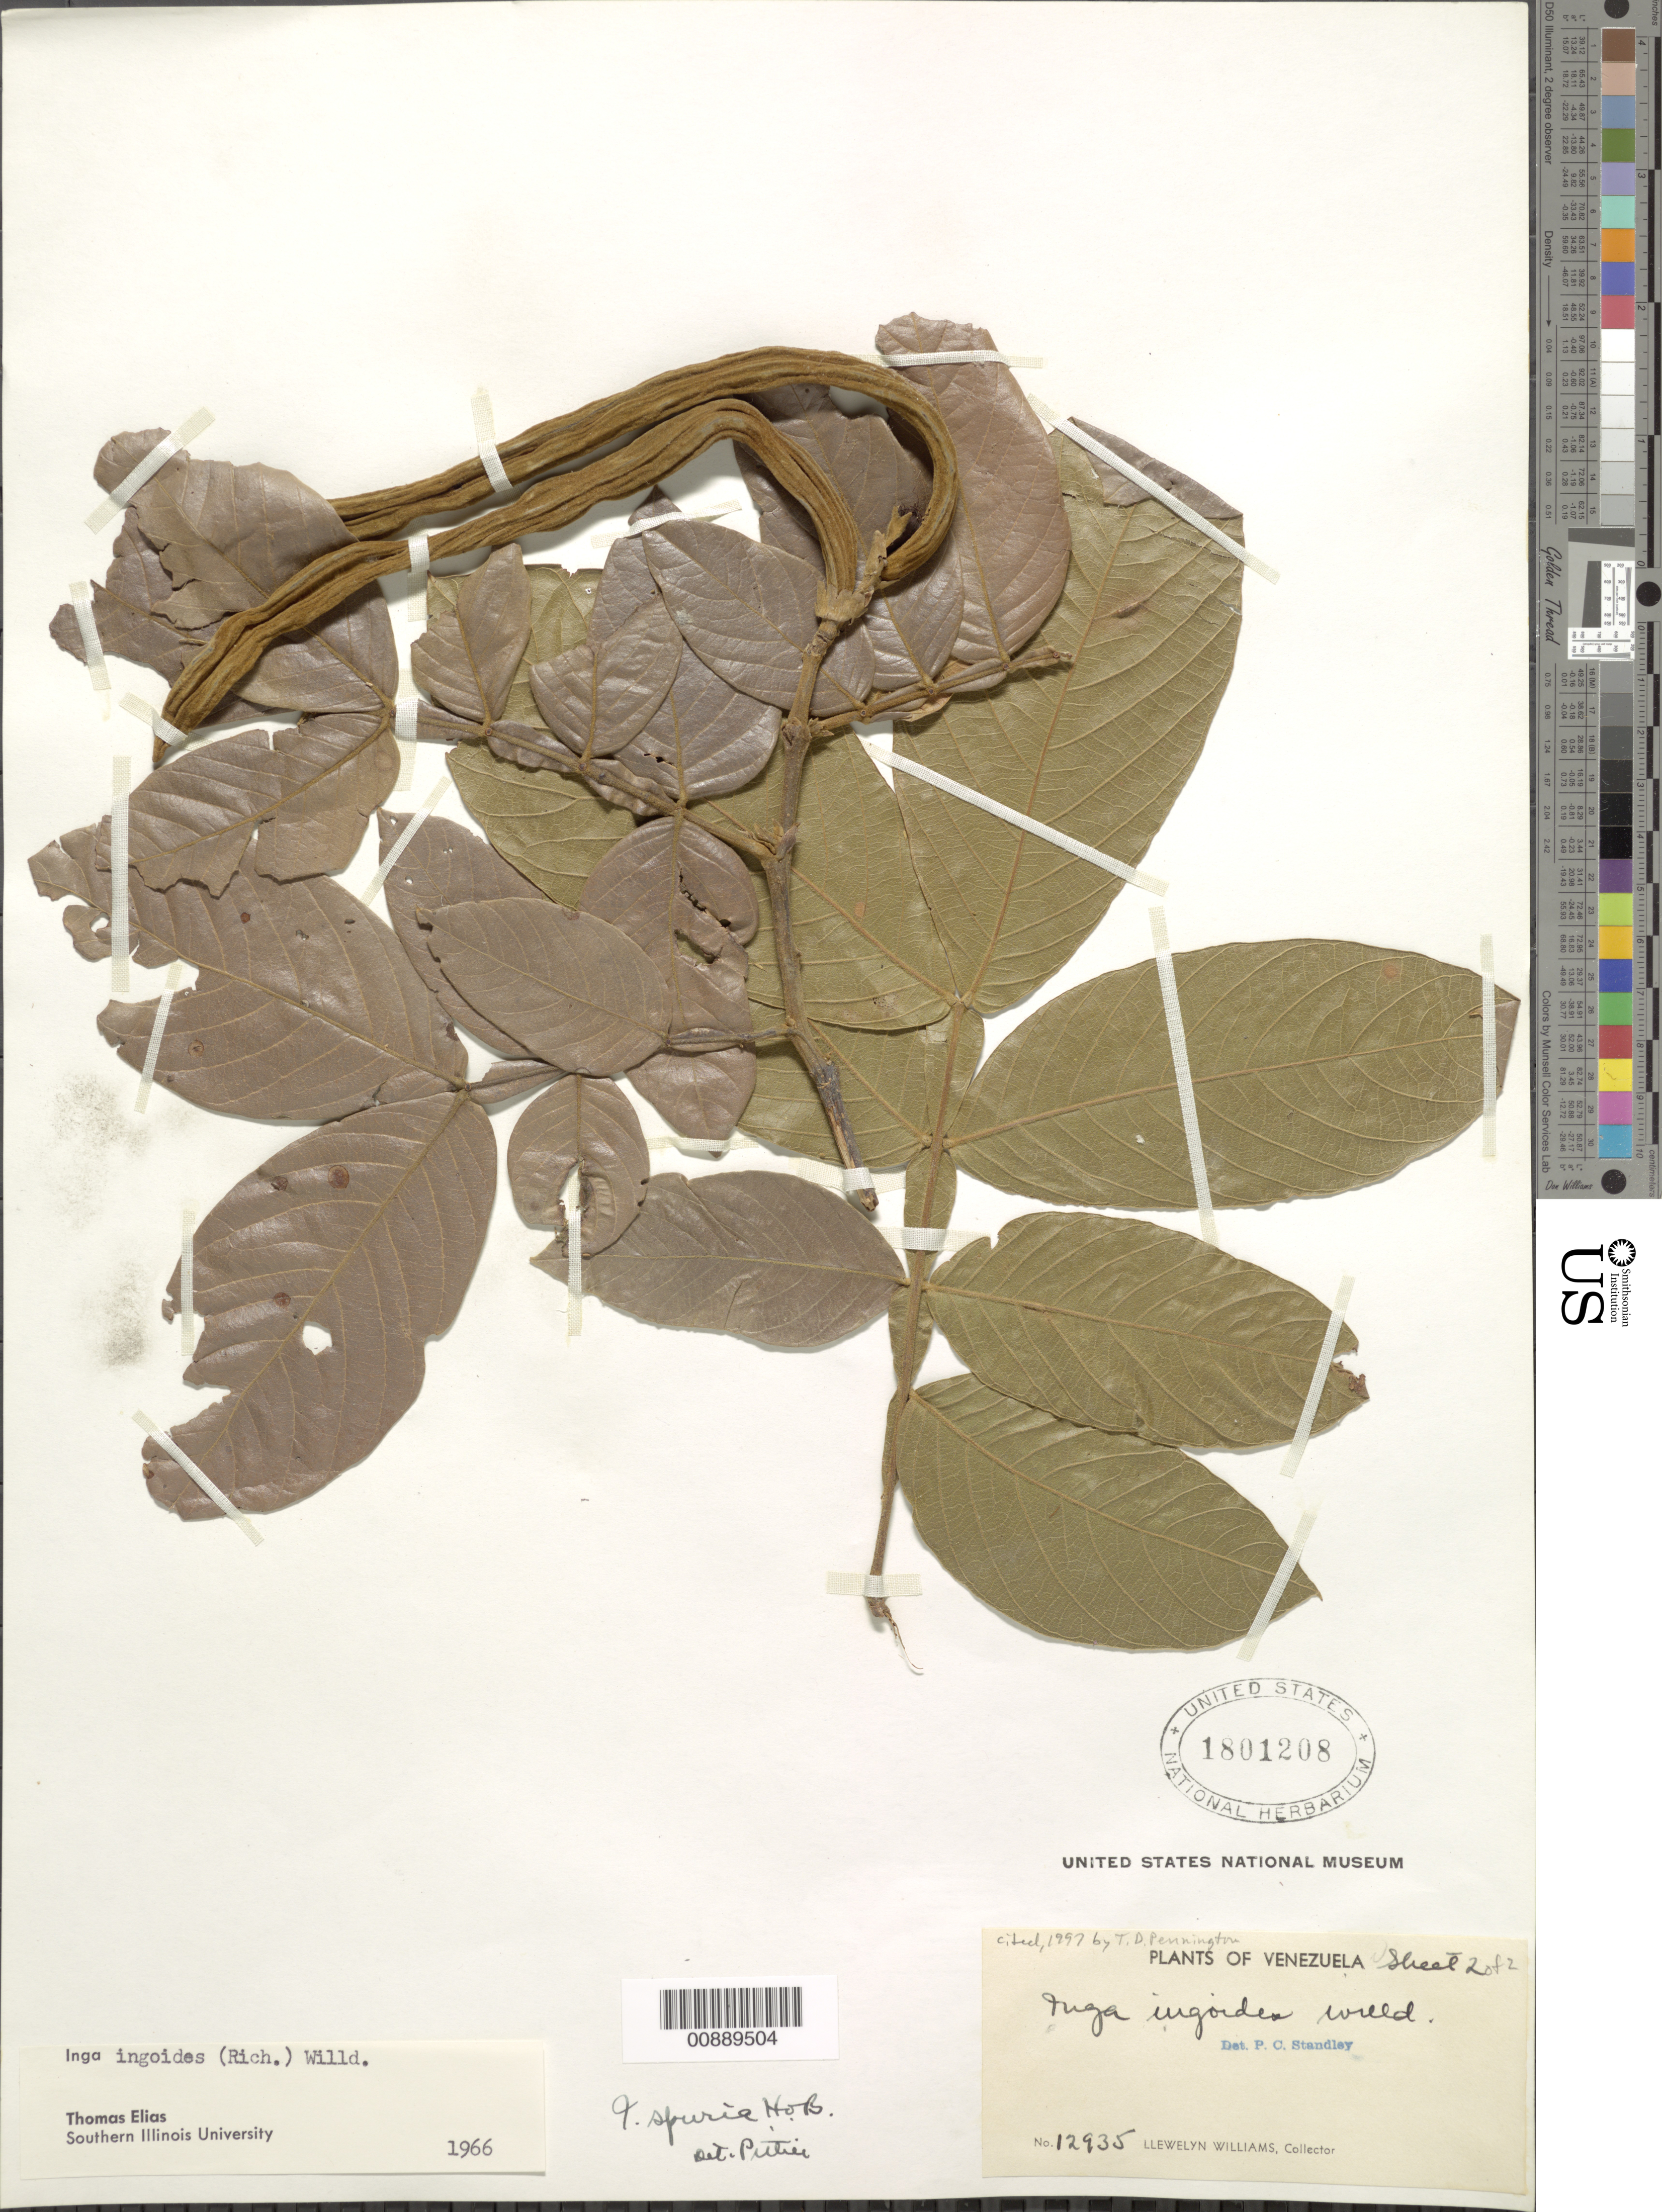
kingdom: Plantae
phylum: Tracheophyta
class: Magnoliopsida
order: Fabales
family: Fabaceae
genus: Inga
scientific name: Inga ingoides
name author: (Rich.) Willd.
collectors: Ll. Williams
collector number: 12935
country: Venezuela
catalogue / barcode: US 1801208